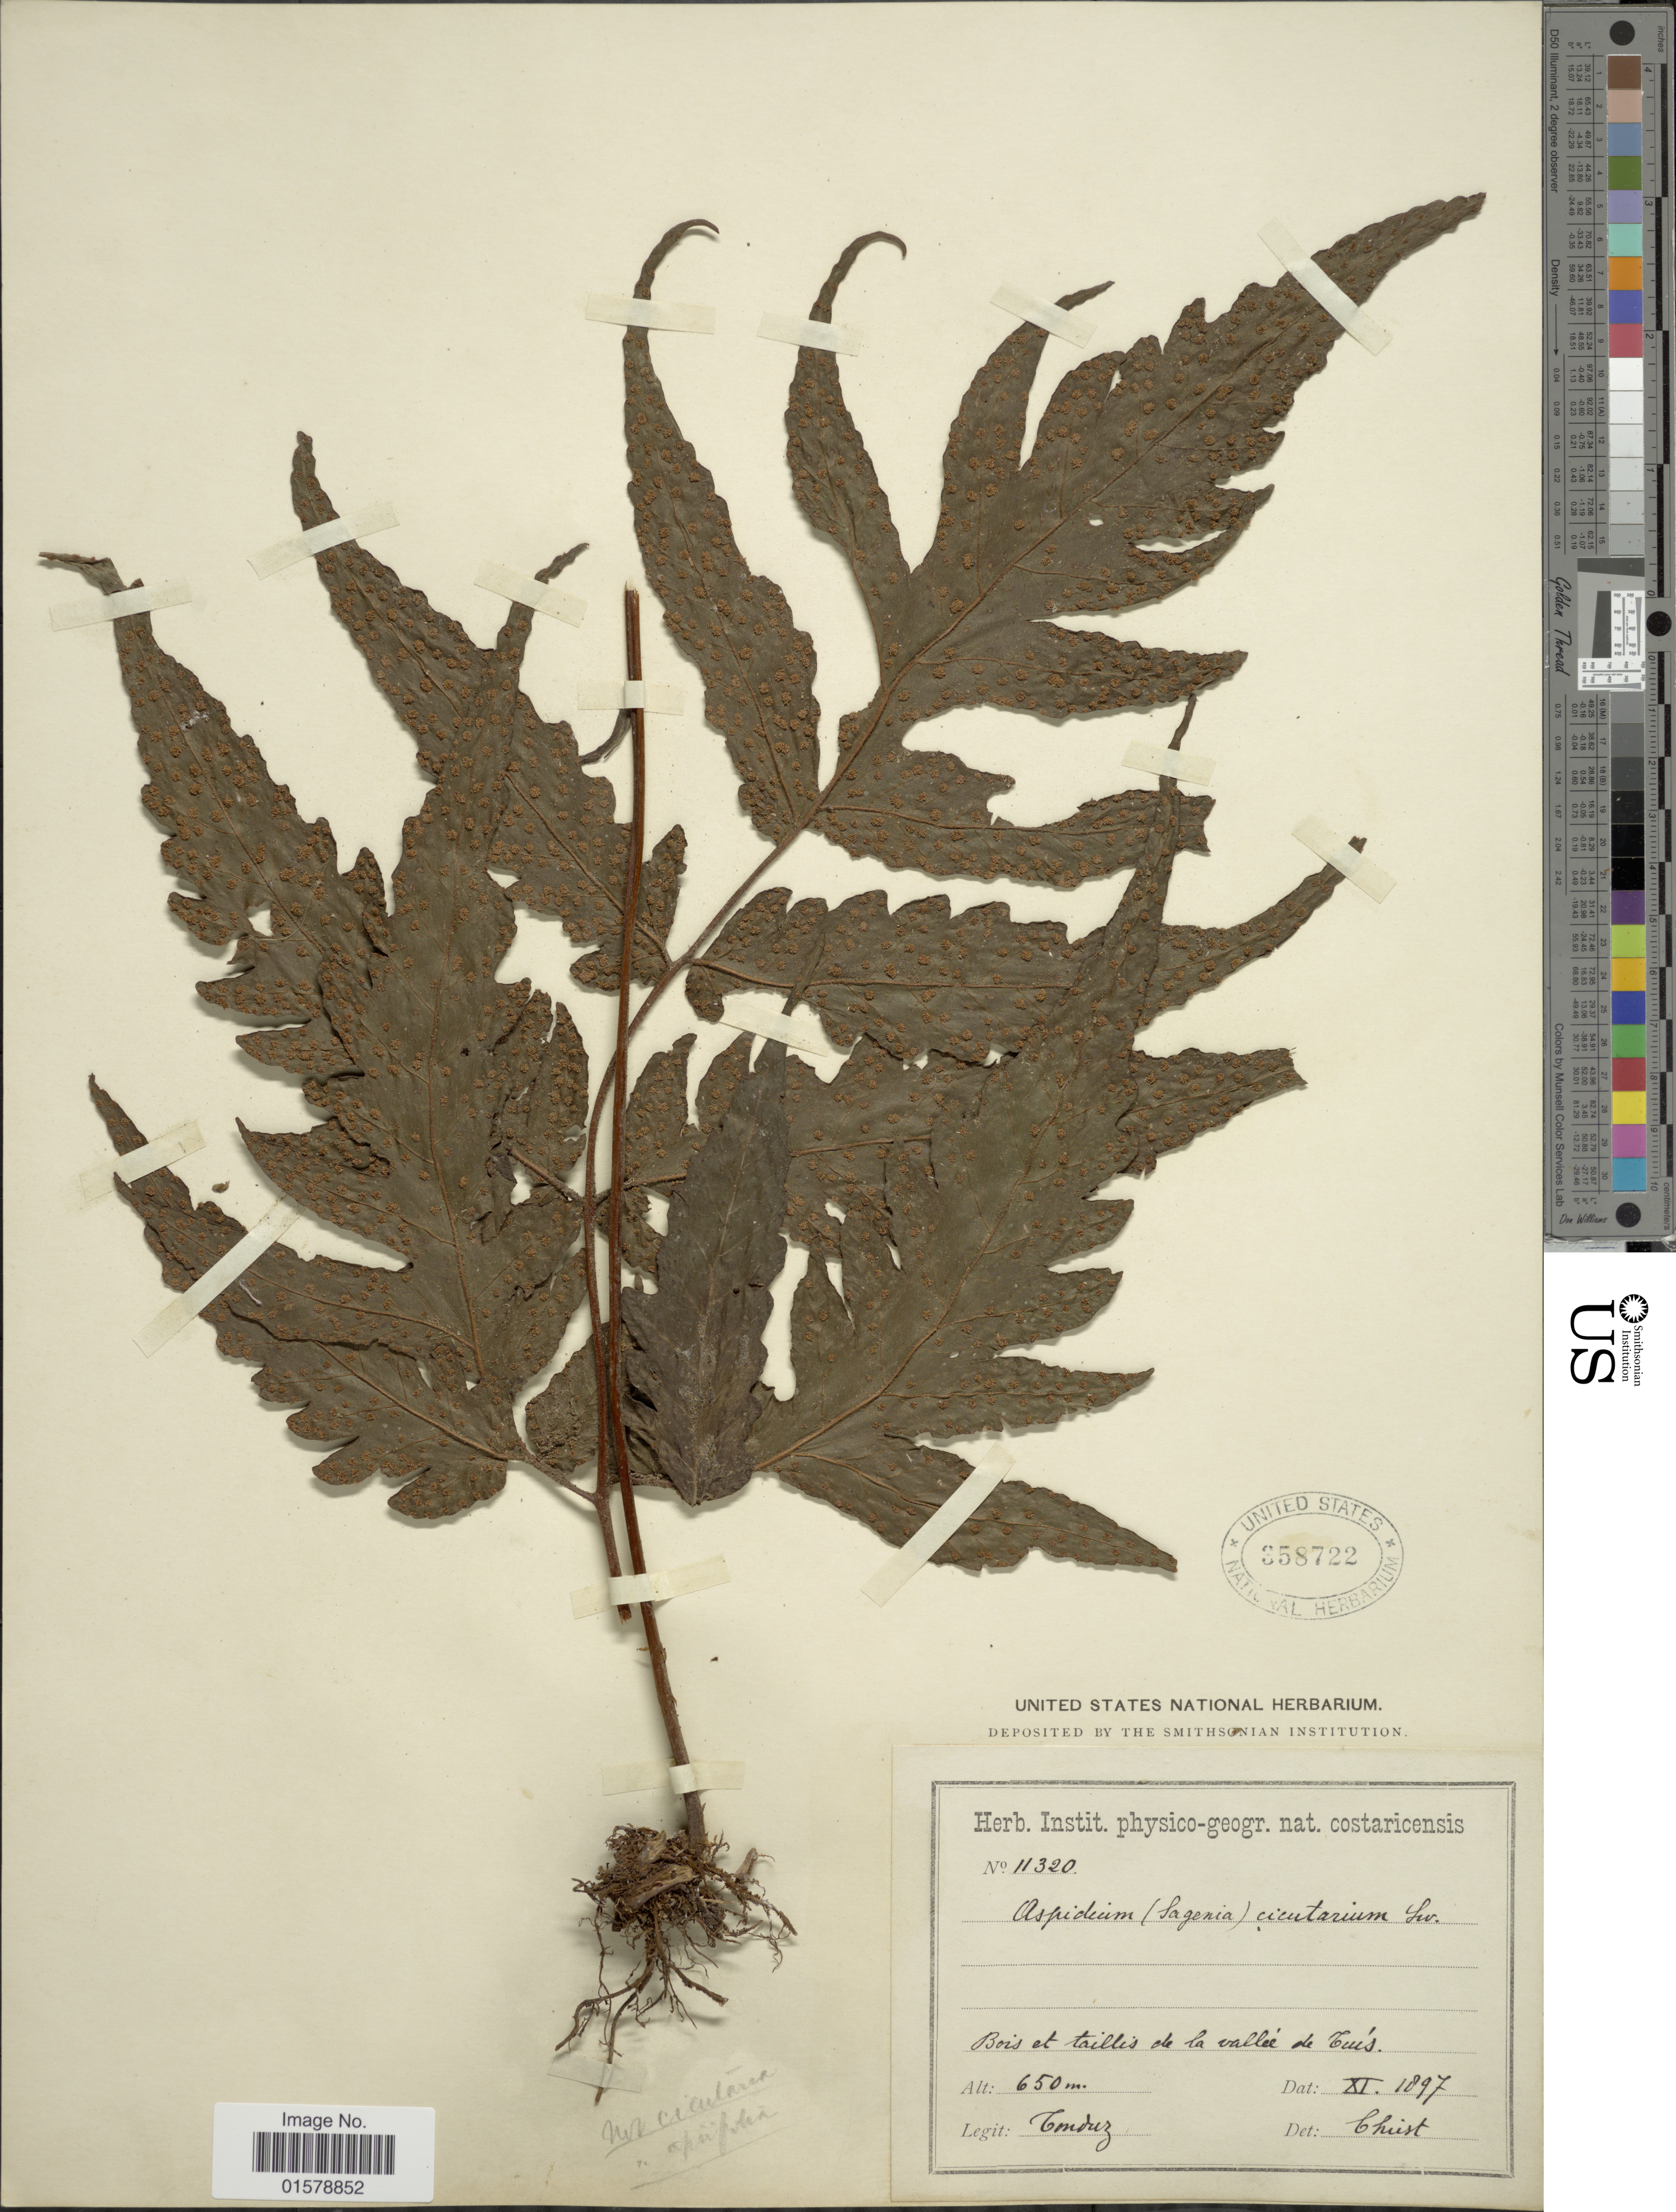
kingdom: Plantae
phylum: Tracheophyta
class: Polypodiopsida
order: Polypodiales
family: Tectariaceae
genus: Tectaria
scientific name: Tectaria rivalis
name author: (Mett. ex Kuhn) C. Chr.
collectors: A. Tonduz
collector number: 11320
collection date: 1897-11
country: Costa Rica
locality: Bois et tallis de la vallee de Tuis.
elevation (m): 650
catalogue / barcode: US 358722